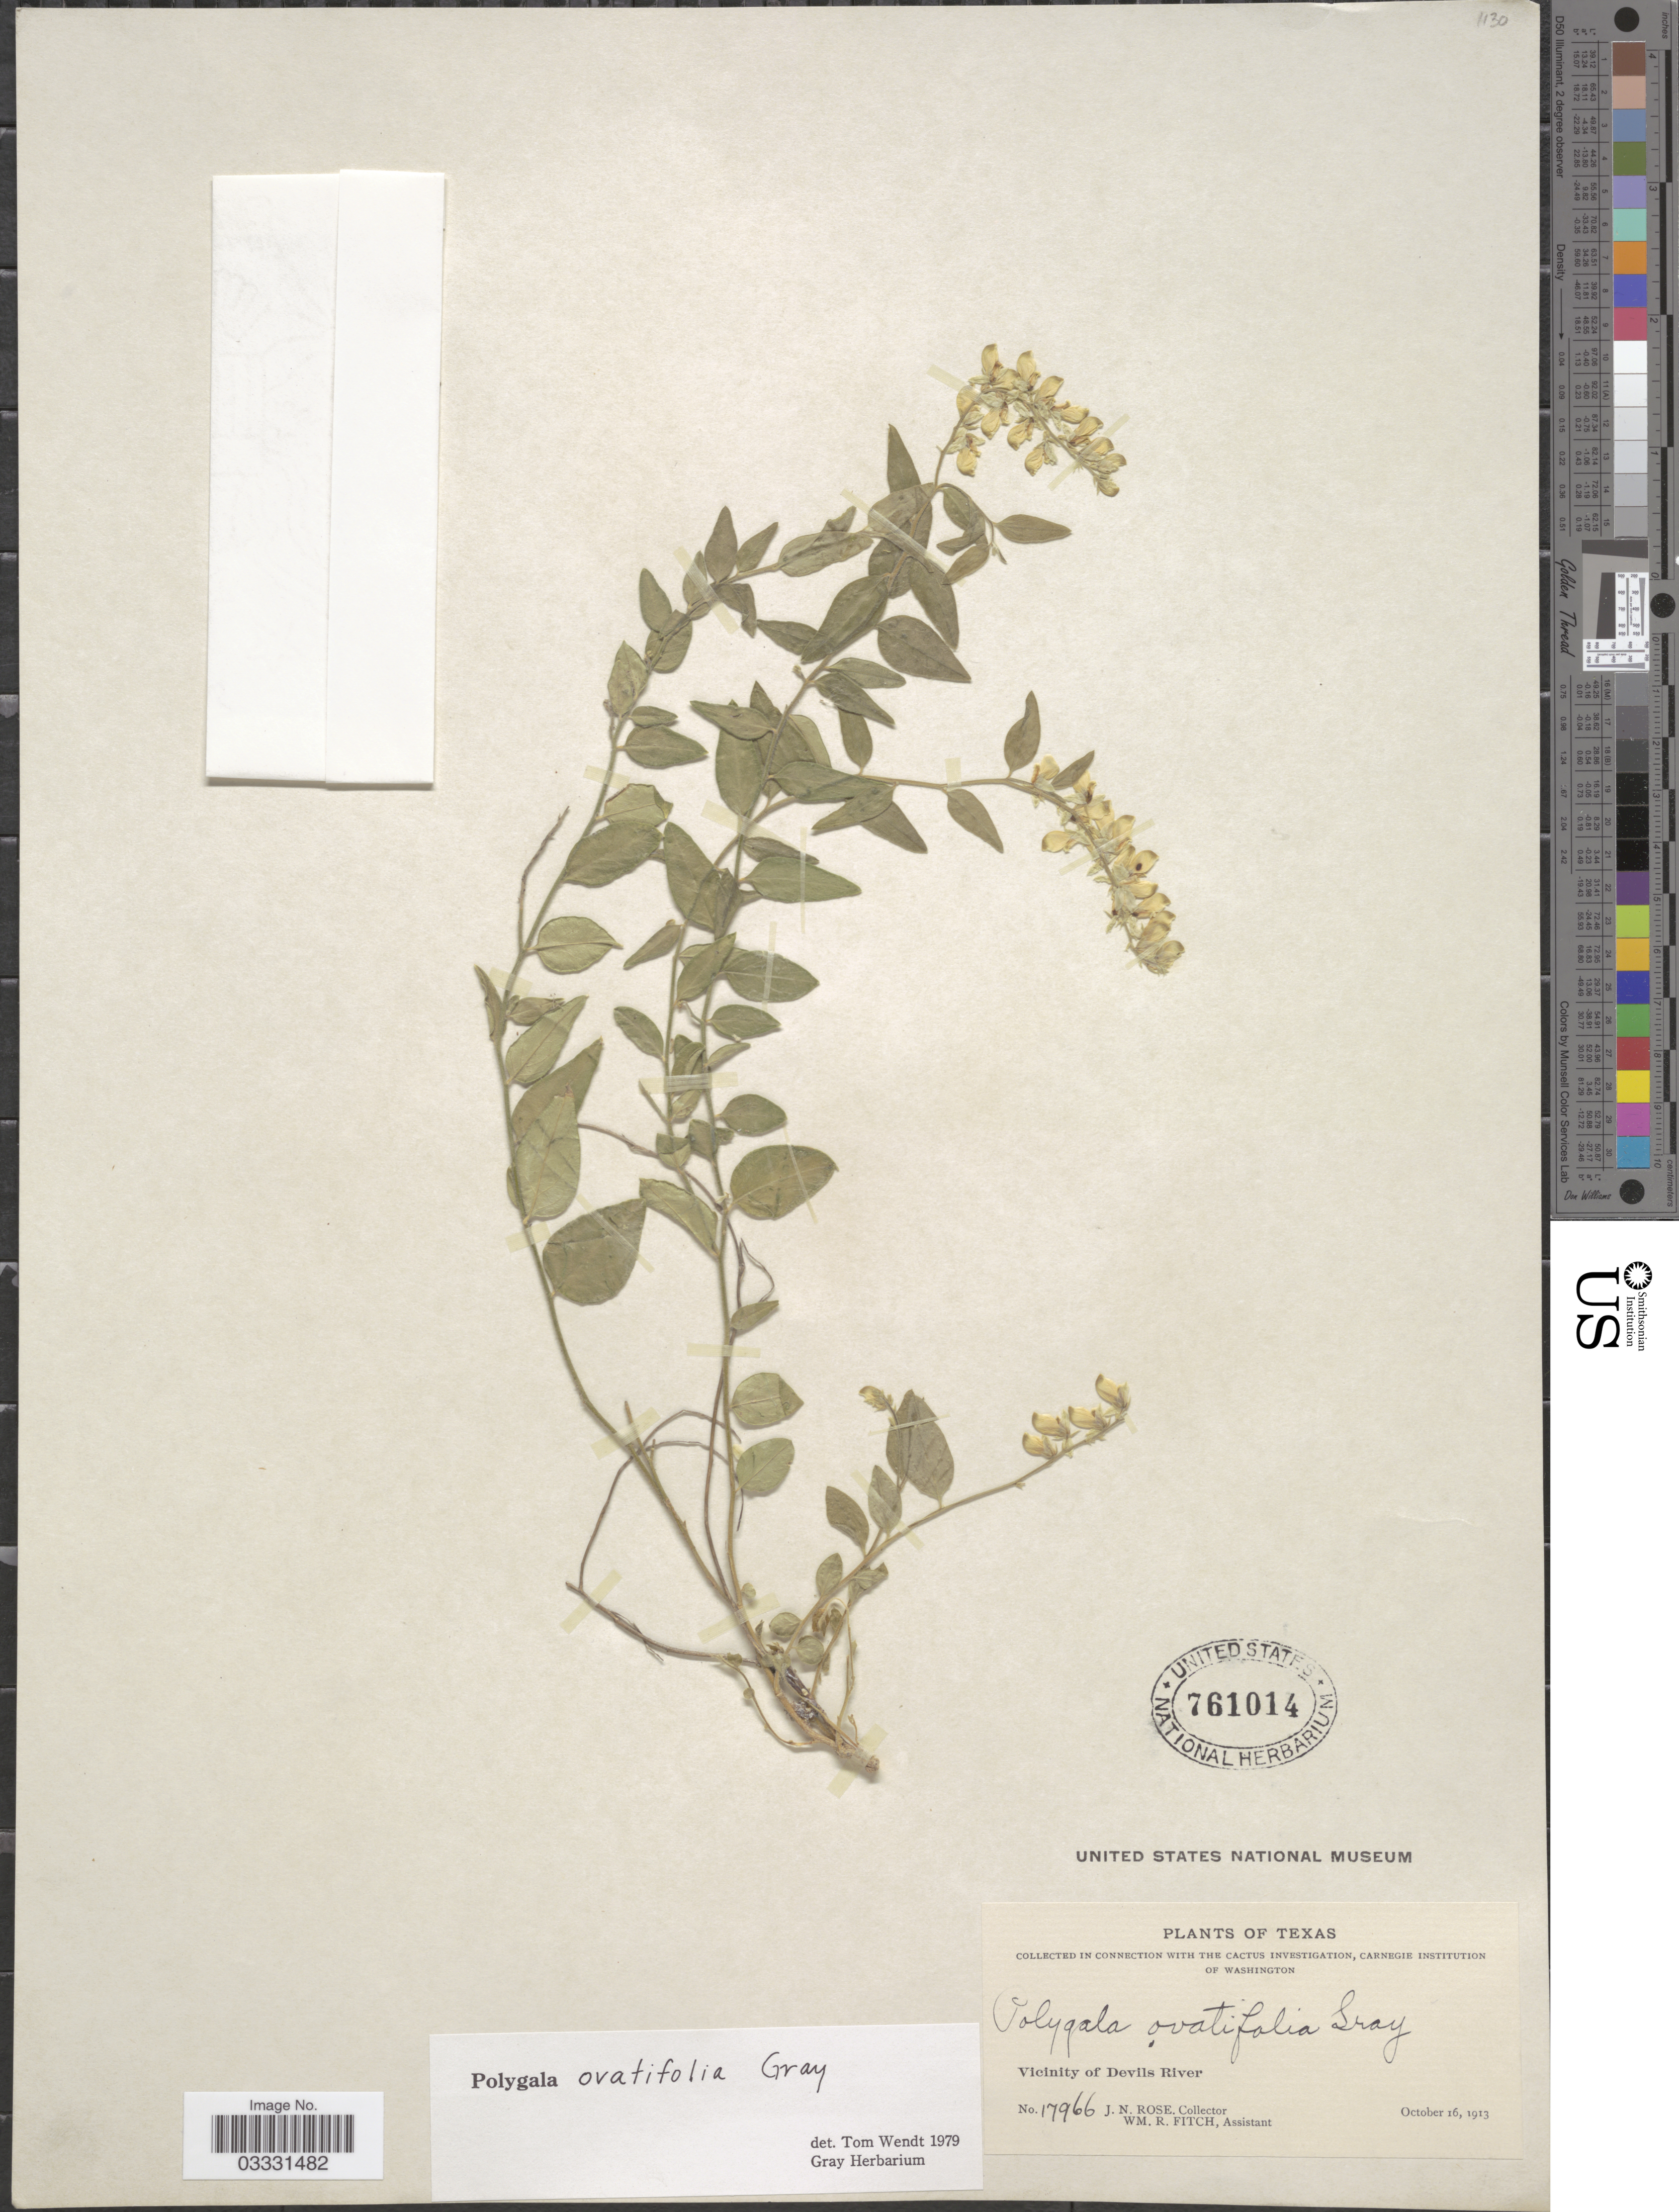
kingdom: Plantae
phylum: Tracheophyta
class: Magnoliopsida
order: Fabales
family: Polygalaceae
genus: Hebecarpa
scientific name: Hebecarpa ovatifolia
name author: (A. Gray) J.R. Abbott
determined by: Strong, Mark T., (BOT), Smithsonian Institution - National Museum of Natural History (UNITED STATES)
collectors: J. N. Rose & W. R. Fitch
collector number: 17966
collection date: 1913-10-16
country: United States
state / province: Texas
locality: Vicinity of Devils River.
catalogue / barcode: US 761014